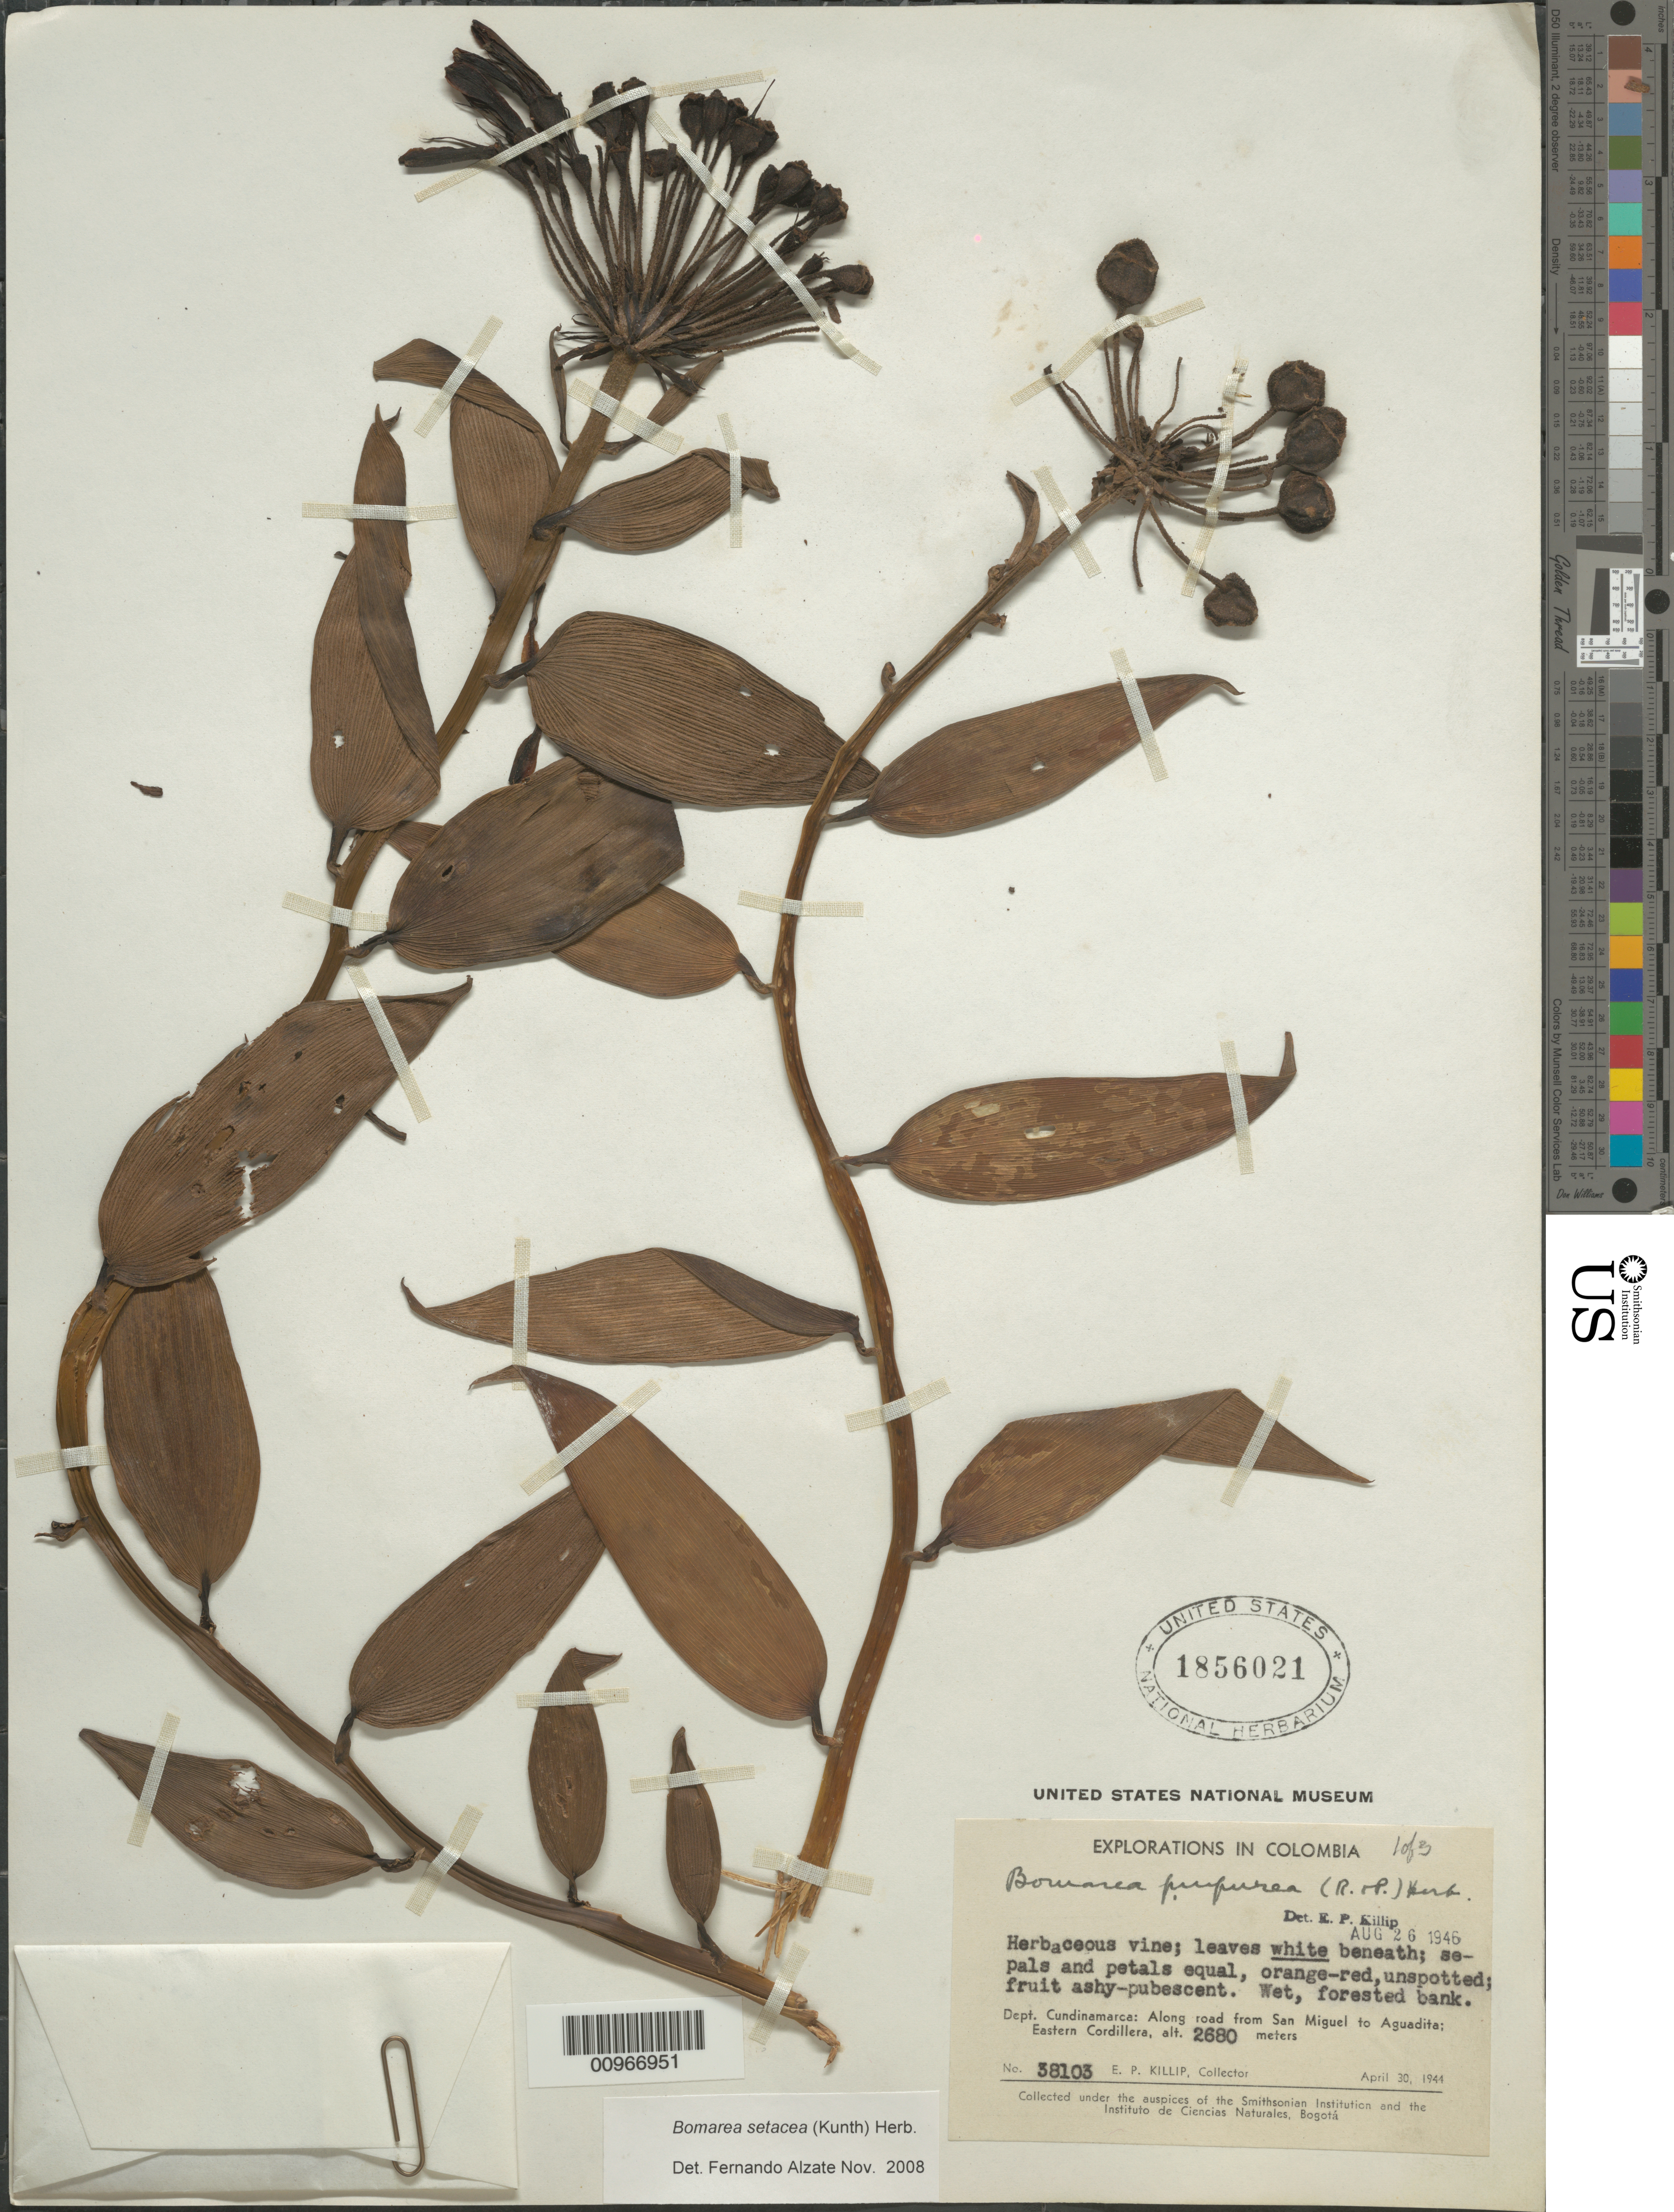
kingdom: Plantae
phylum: Tracheophyta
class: Liliopsida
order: Liliales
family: Alstroemeriaceae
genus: Bomarea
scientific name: Bomarea setacea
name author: (Ruiz & Pav.) Herb.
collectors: E. P. Killip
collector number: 38103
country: Colombia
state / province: Cundinamarca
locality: Road from San Miguel to Aguadita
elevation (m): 2680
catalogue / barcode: US 1856021